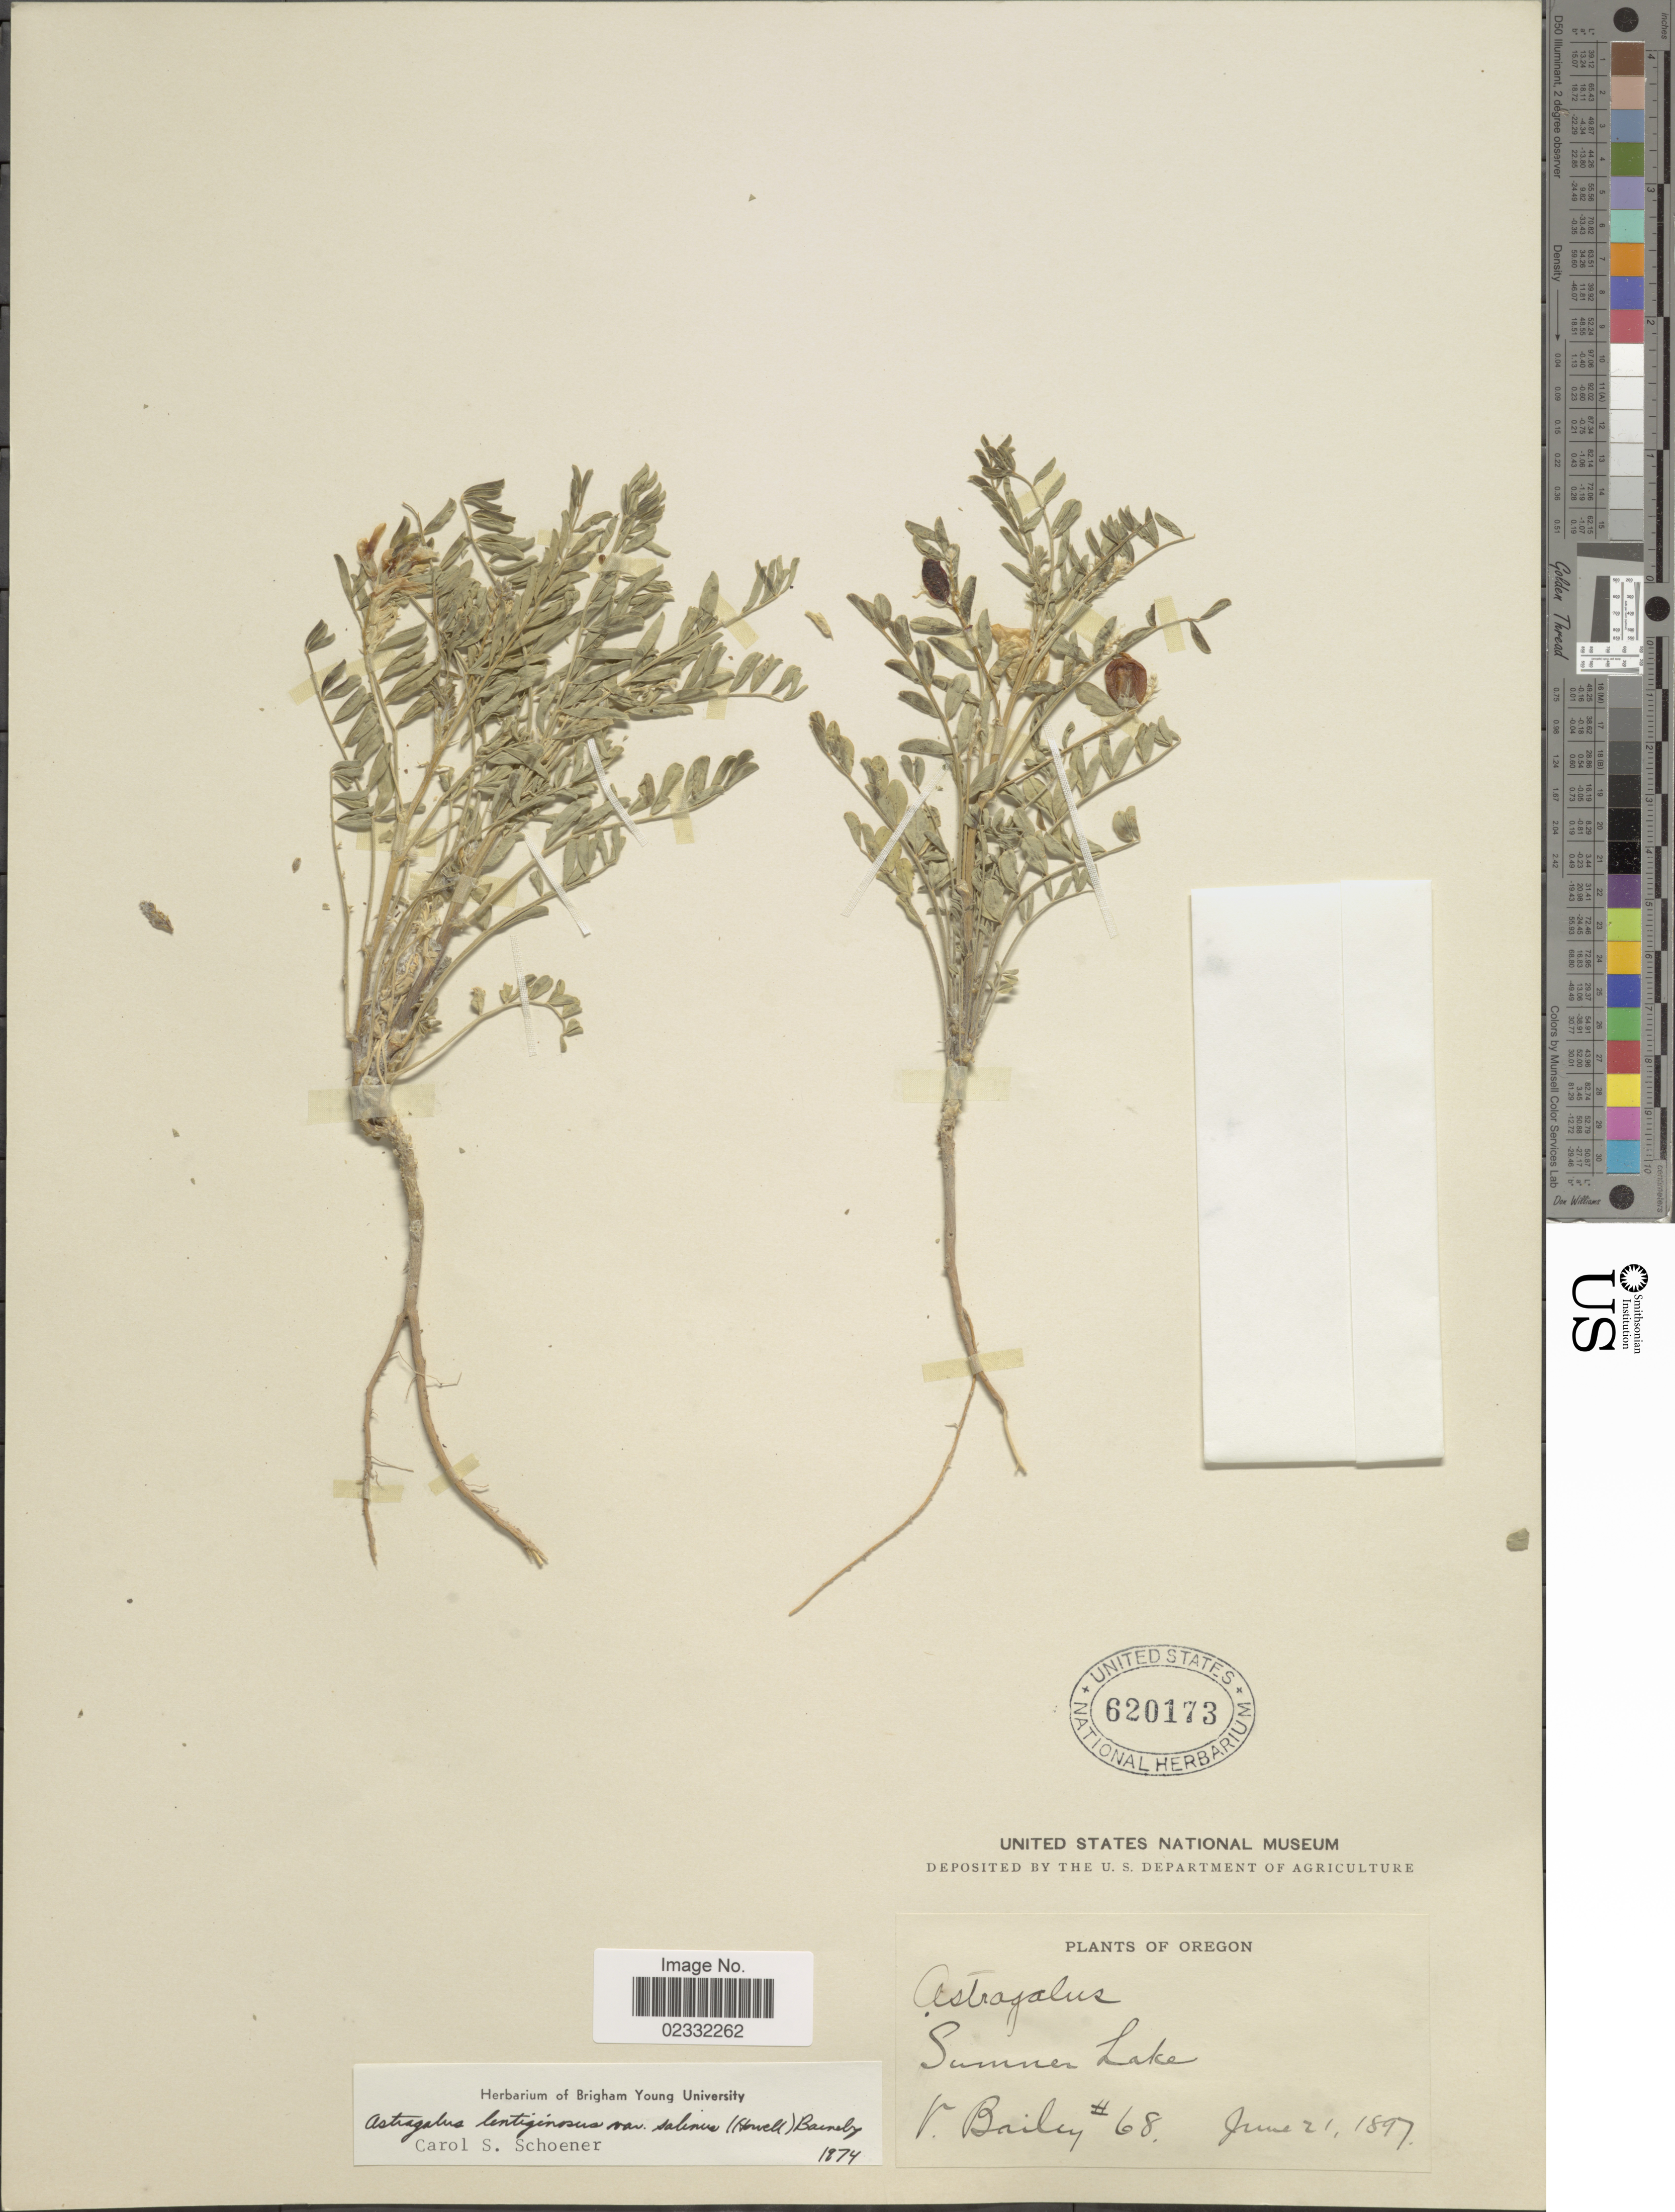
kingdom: Plantae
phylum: Tracheophyta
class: Magnoliopsida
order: Fabales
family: Fabaceae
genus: Astragalus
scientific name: Astragalus lentiginosus var. salinus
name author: (Howell) Barneby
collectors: V. L. Bailey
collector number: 68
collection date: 1897-06-21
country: United States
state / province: Oregon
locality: Summer Lake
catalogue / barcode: US 620173